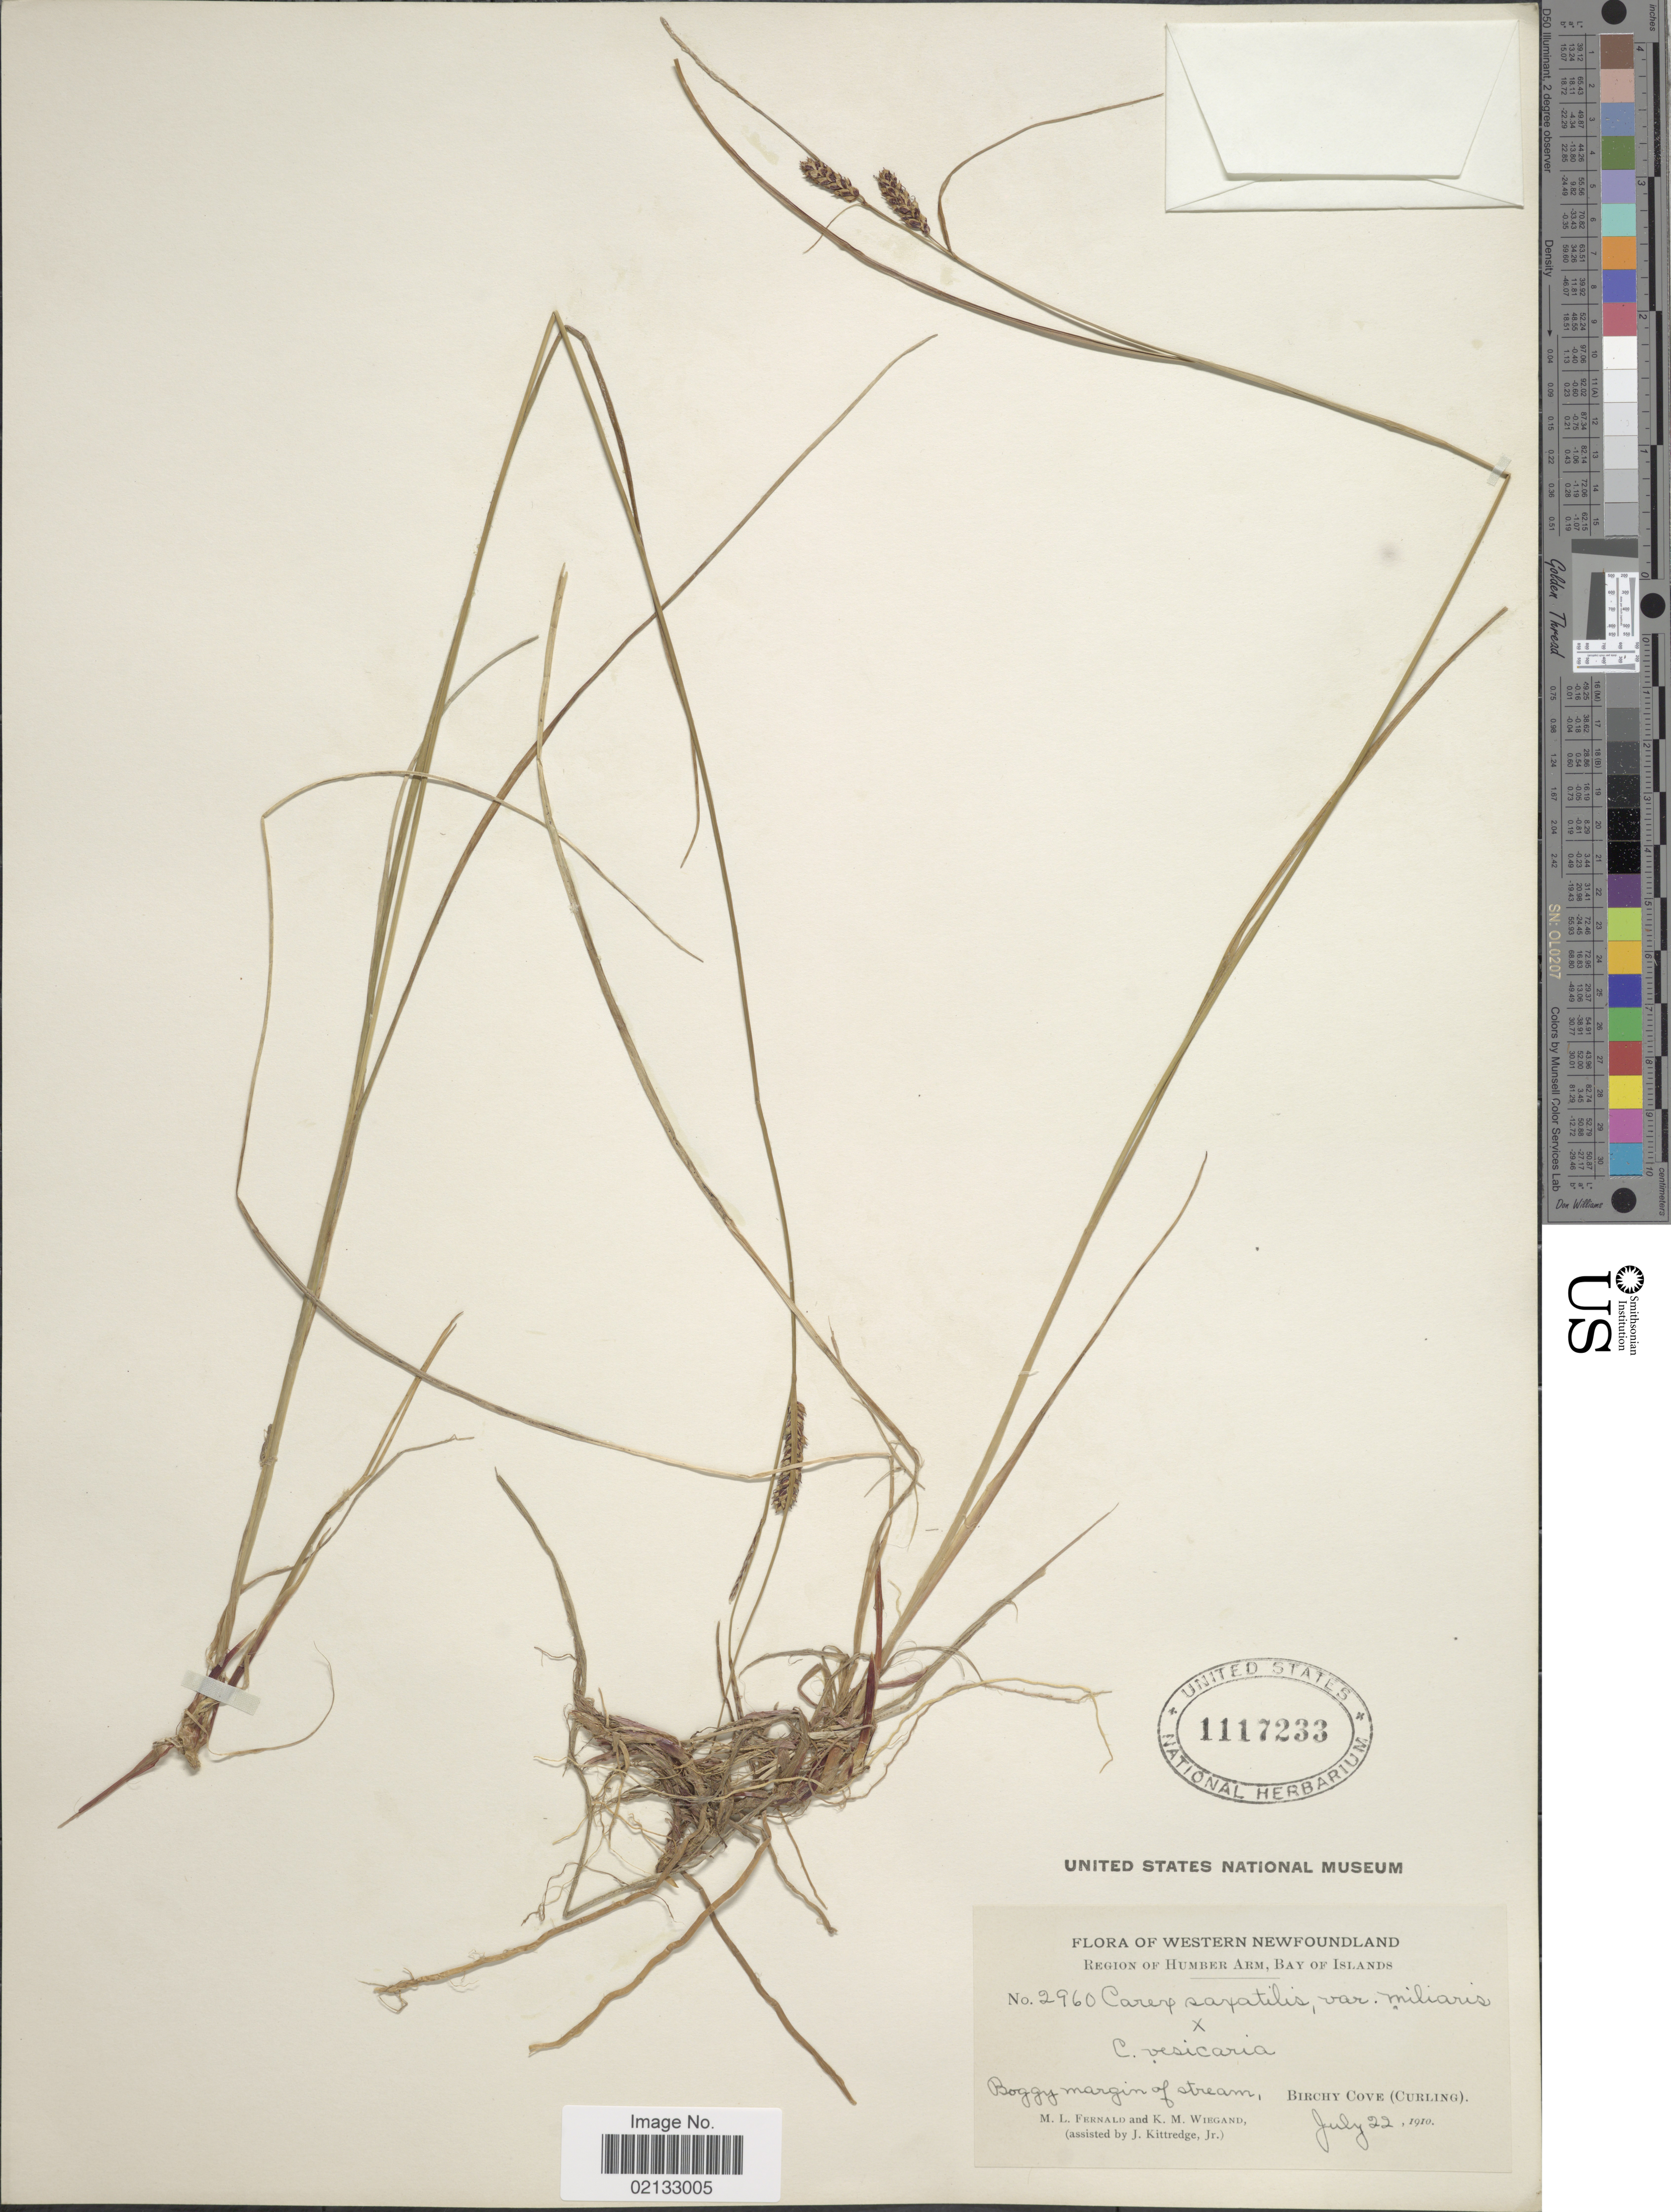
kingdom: Plantae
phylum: Tracheophyta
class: Liliopsida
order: Poales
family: Cyperaceae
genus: Carex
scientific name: Carex saxatilis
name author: L.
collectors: M. L. Fernald, K. M. Wiegand & J. Kittredge Jr.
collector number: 2960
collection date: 1910-07-22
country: Canada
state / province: Newfoundland and Labrador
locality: Western Newfoundland. Region of Humber Arm, Bay of Islands. Boggy margin of stream, Birchy Cove (Curling)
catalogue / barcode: US 1117233